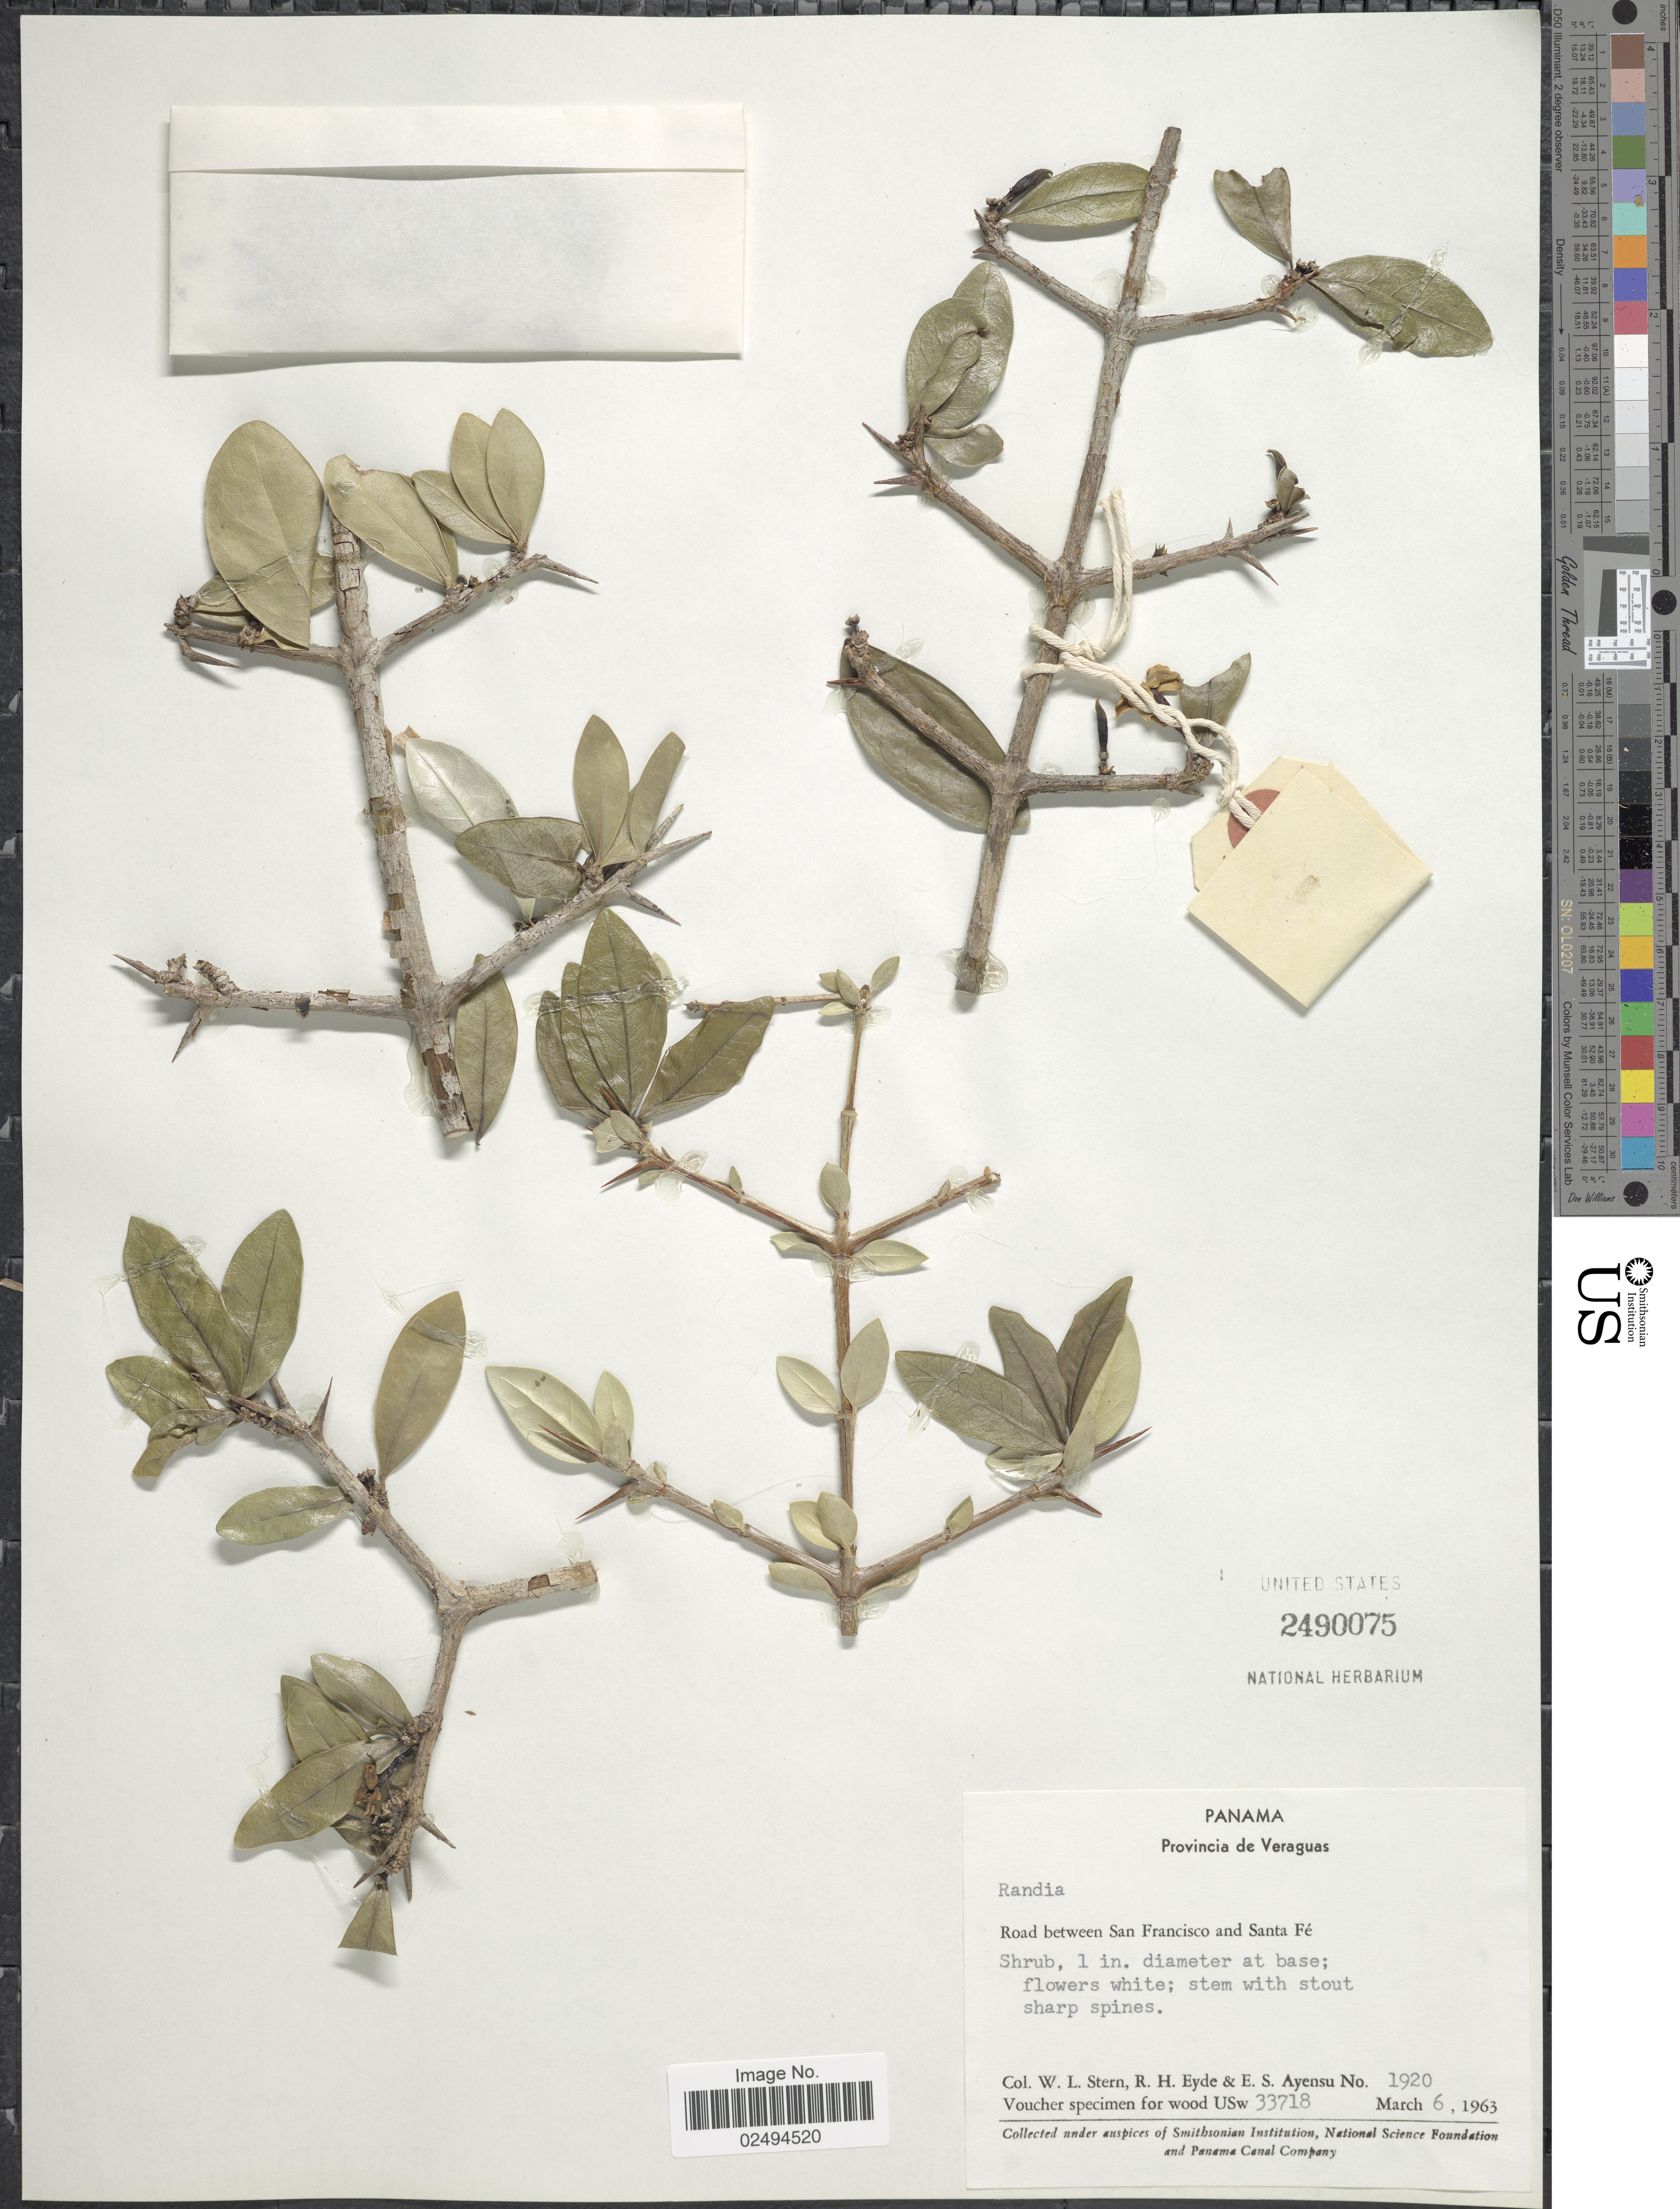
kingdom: Plantae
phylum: Tracheophyta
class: Magnoliopsida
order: Gentianales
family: Rubiaceae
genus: Randia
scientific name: Randia armata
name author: (Sw.) DC.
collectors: W. L. Stern, R. H. Eyde & E. S. Ayensu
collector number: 1920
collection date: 1963-03-06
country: Panama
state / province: Veraguas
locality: Provincia de Veraguas. Road between San Francisco and Santa Fe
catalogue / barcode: US 2490075